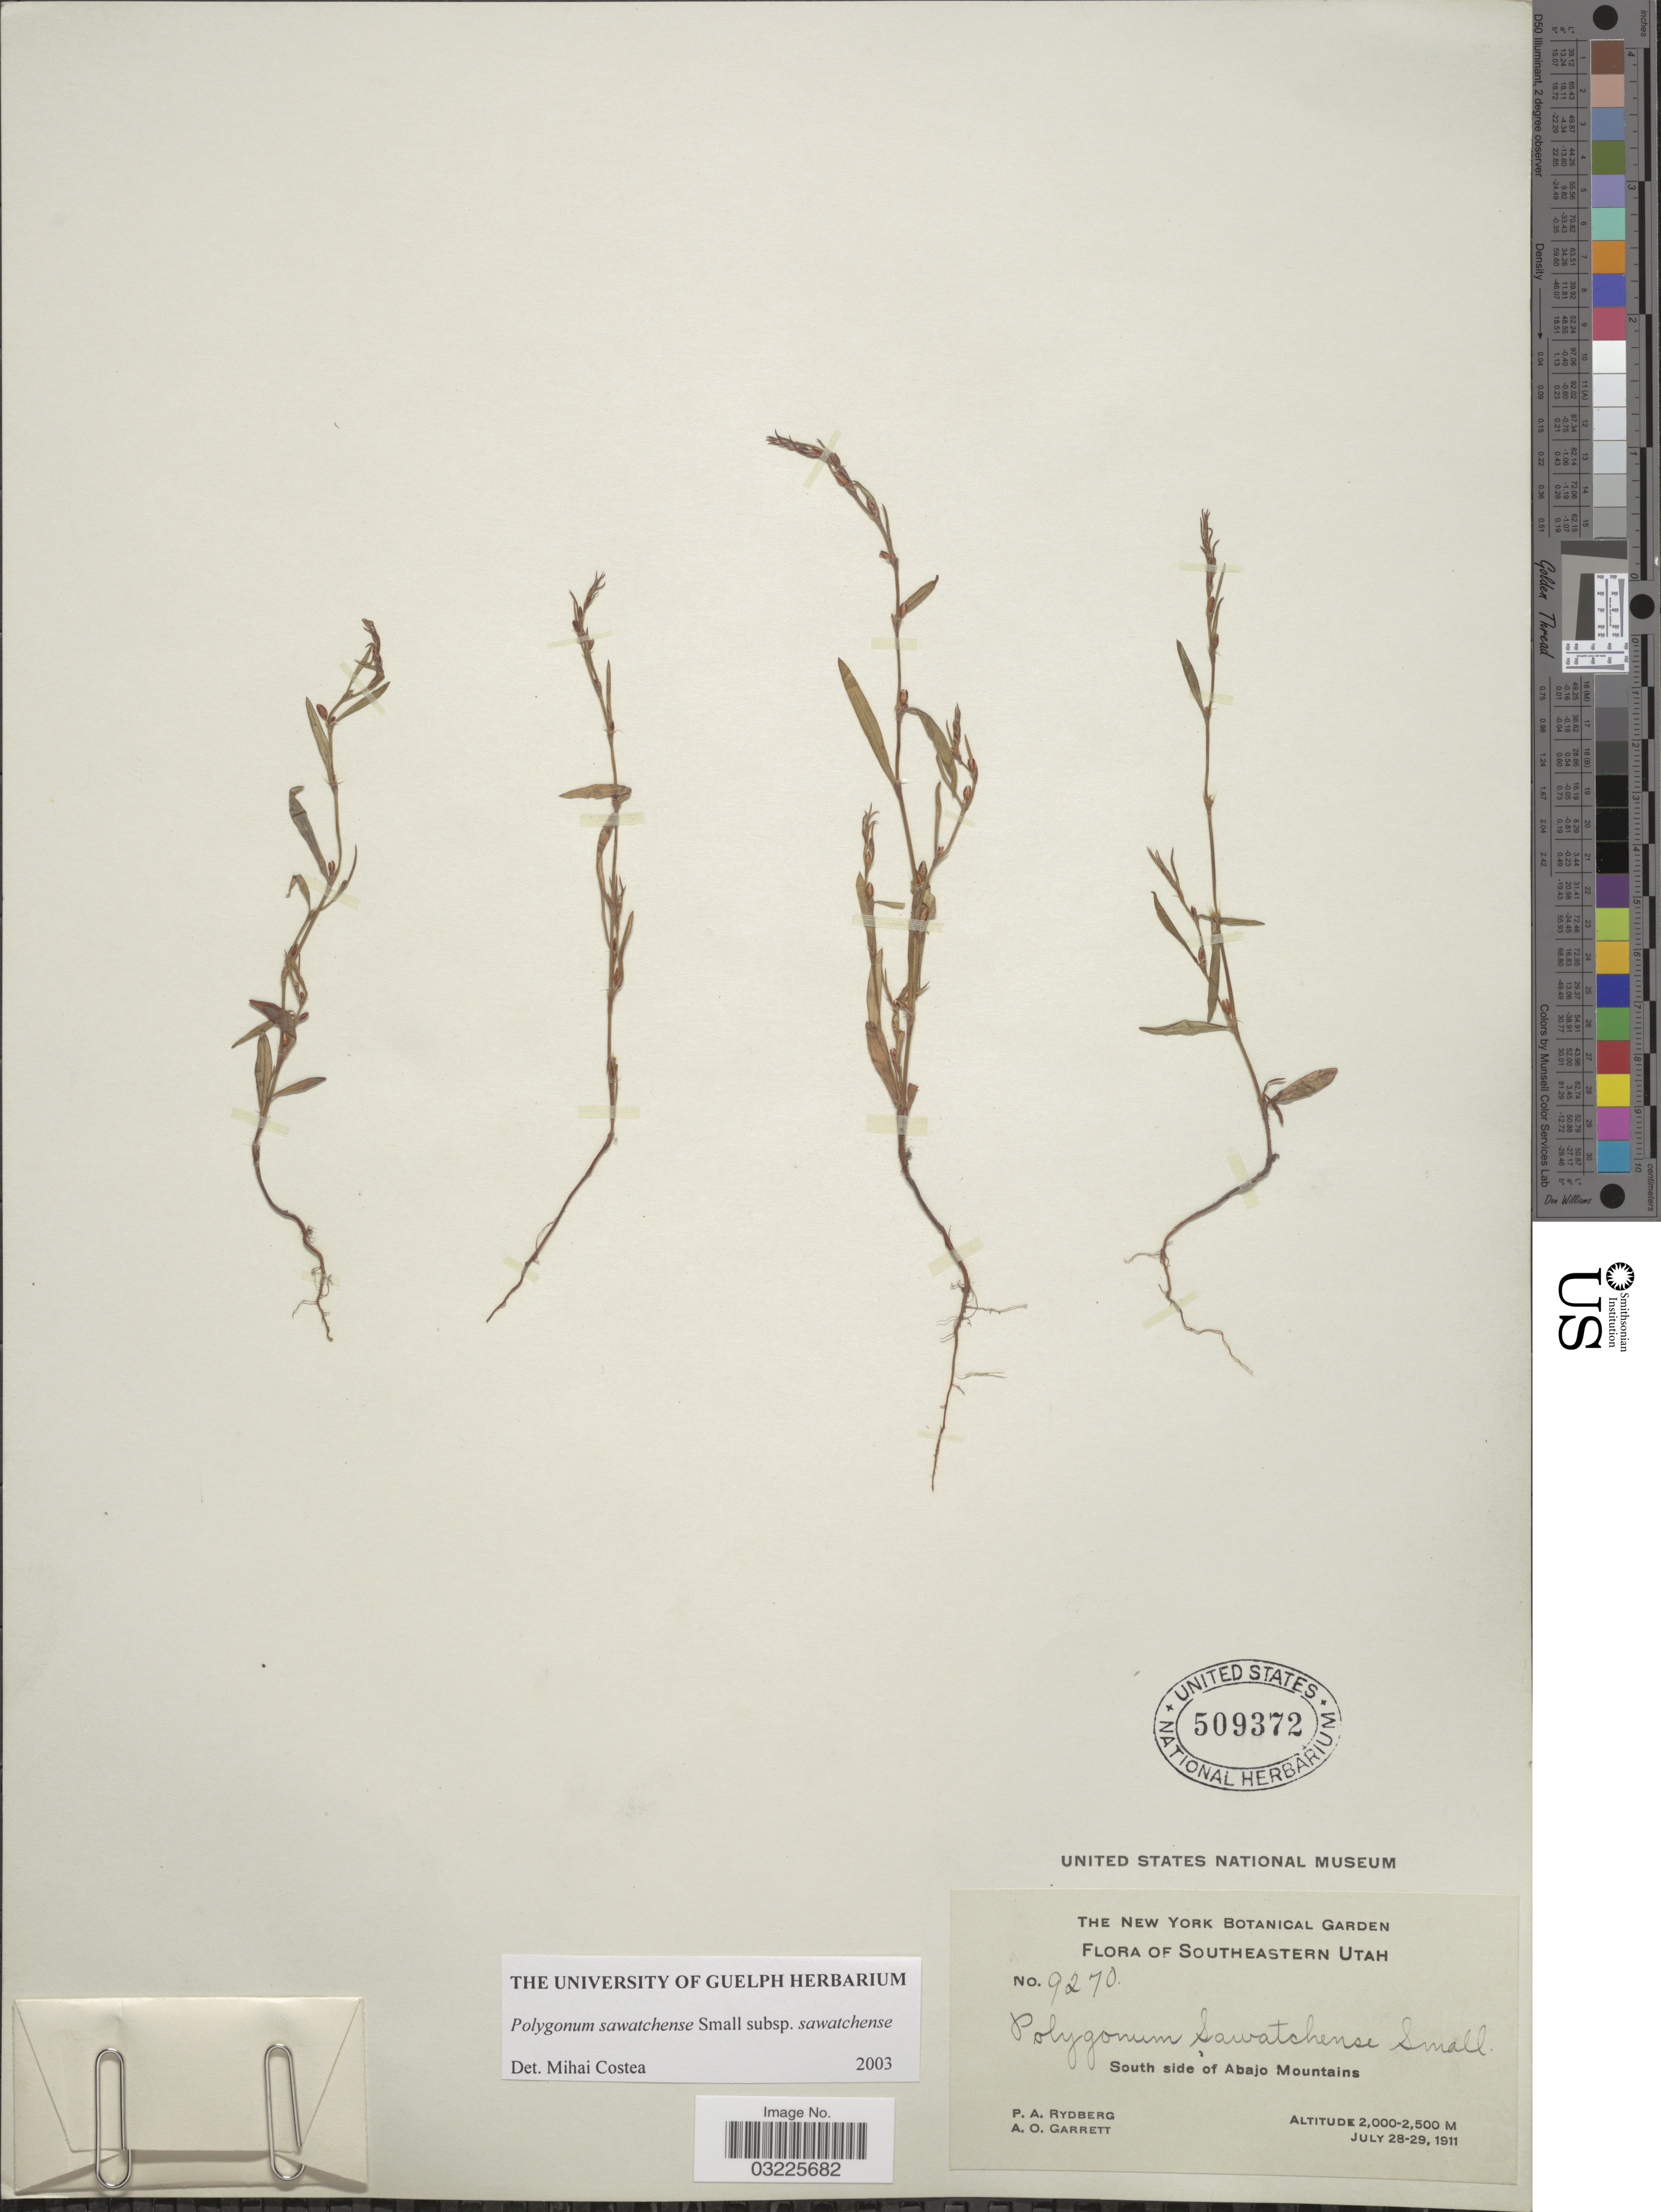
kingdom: Plantae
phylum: Tracheophyta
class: Magnoliopsida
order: Caryophyllales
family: Polygonaceae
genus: Polygonum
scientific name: Polygonum sawatchense subsp. sawatchense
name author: Small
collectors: P. A. Rydberg & A. O. Garrett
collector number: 9270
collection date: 1911-07-28/1911-07-29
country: United States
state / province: Utah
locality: Southeastern Utah. South side of Abajo Mountains.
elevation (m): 2000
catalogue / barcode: US 509372